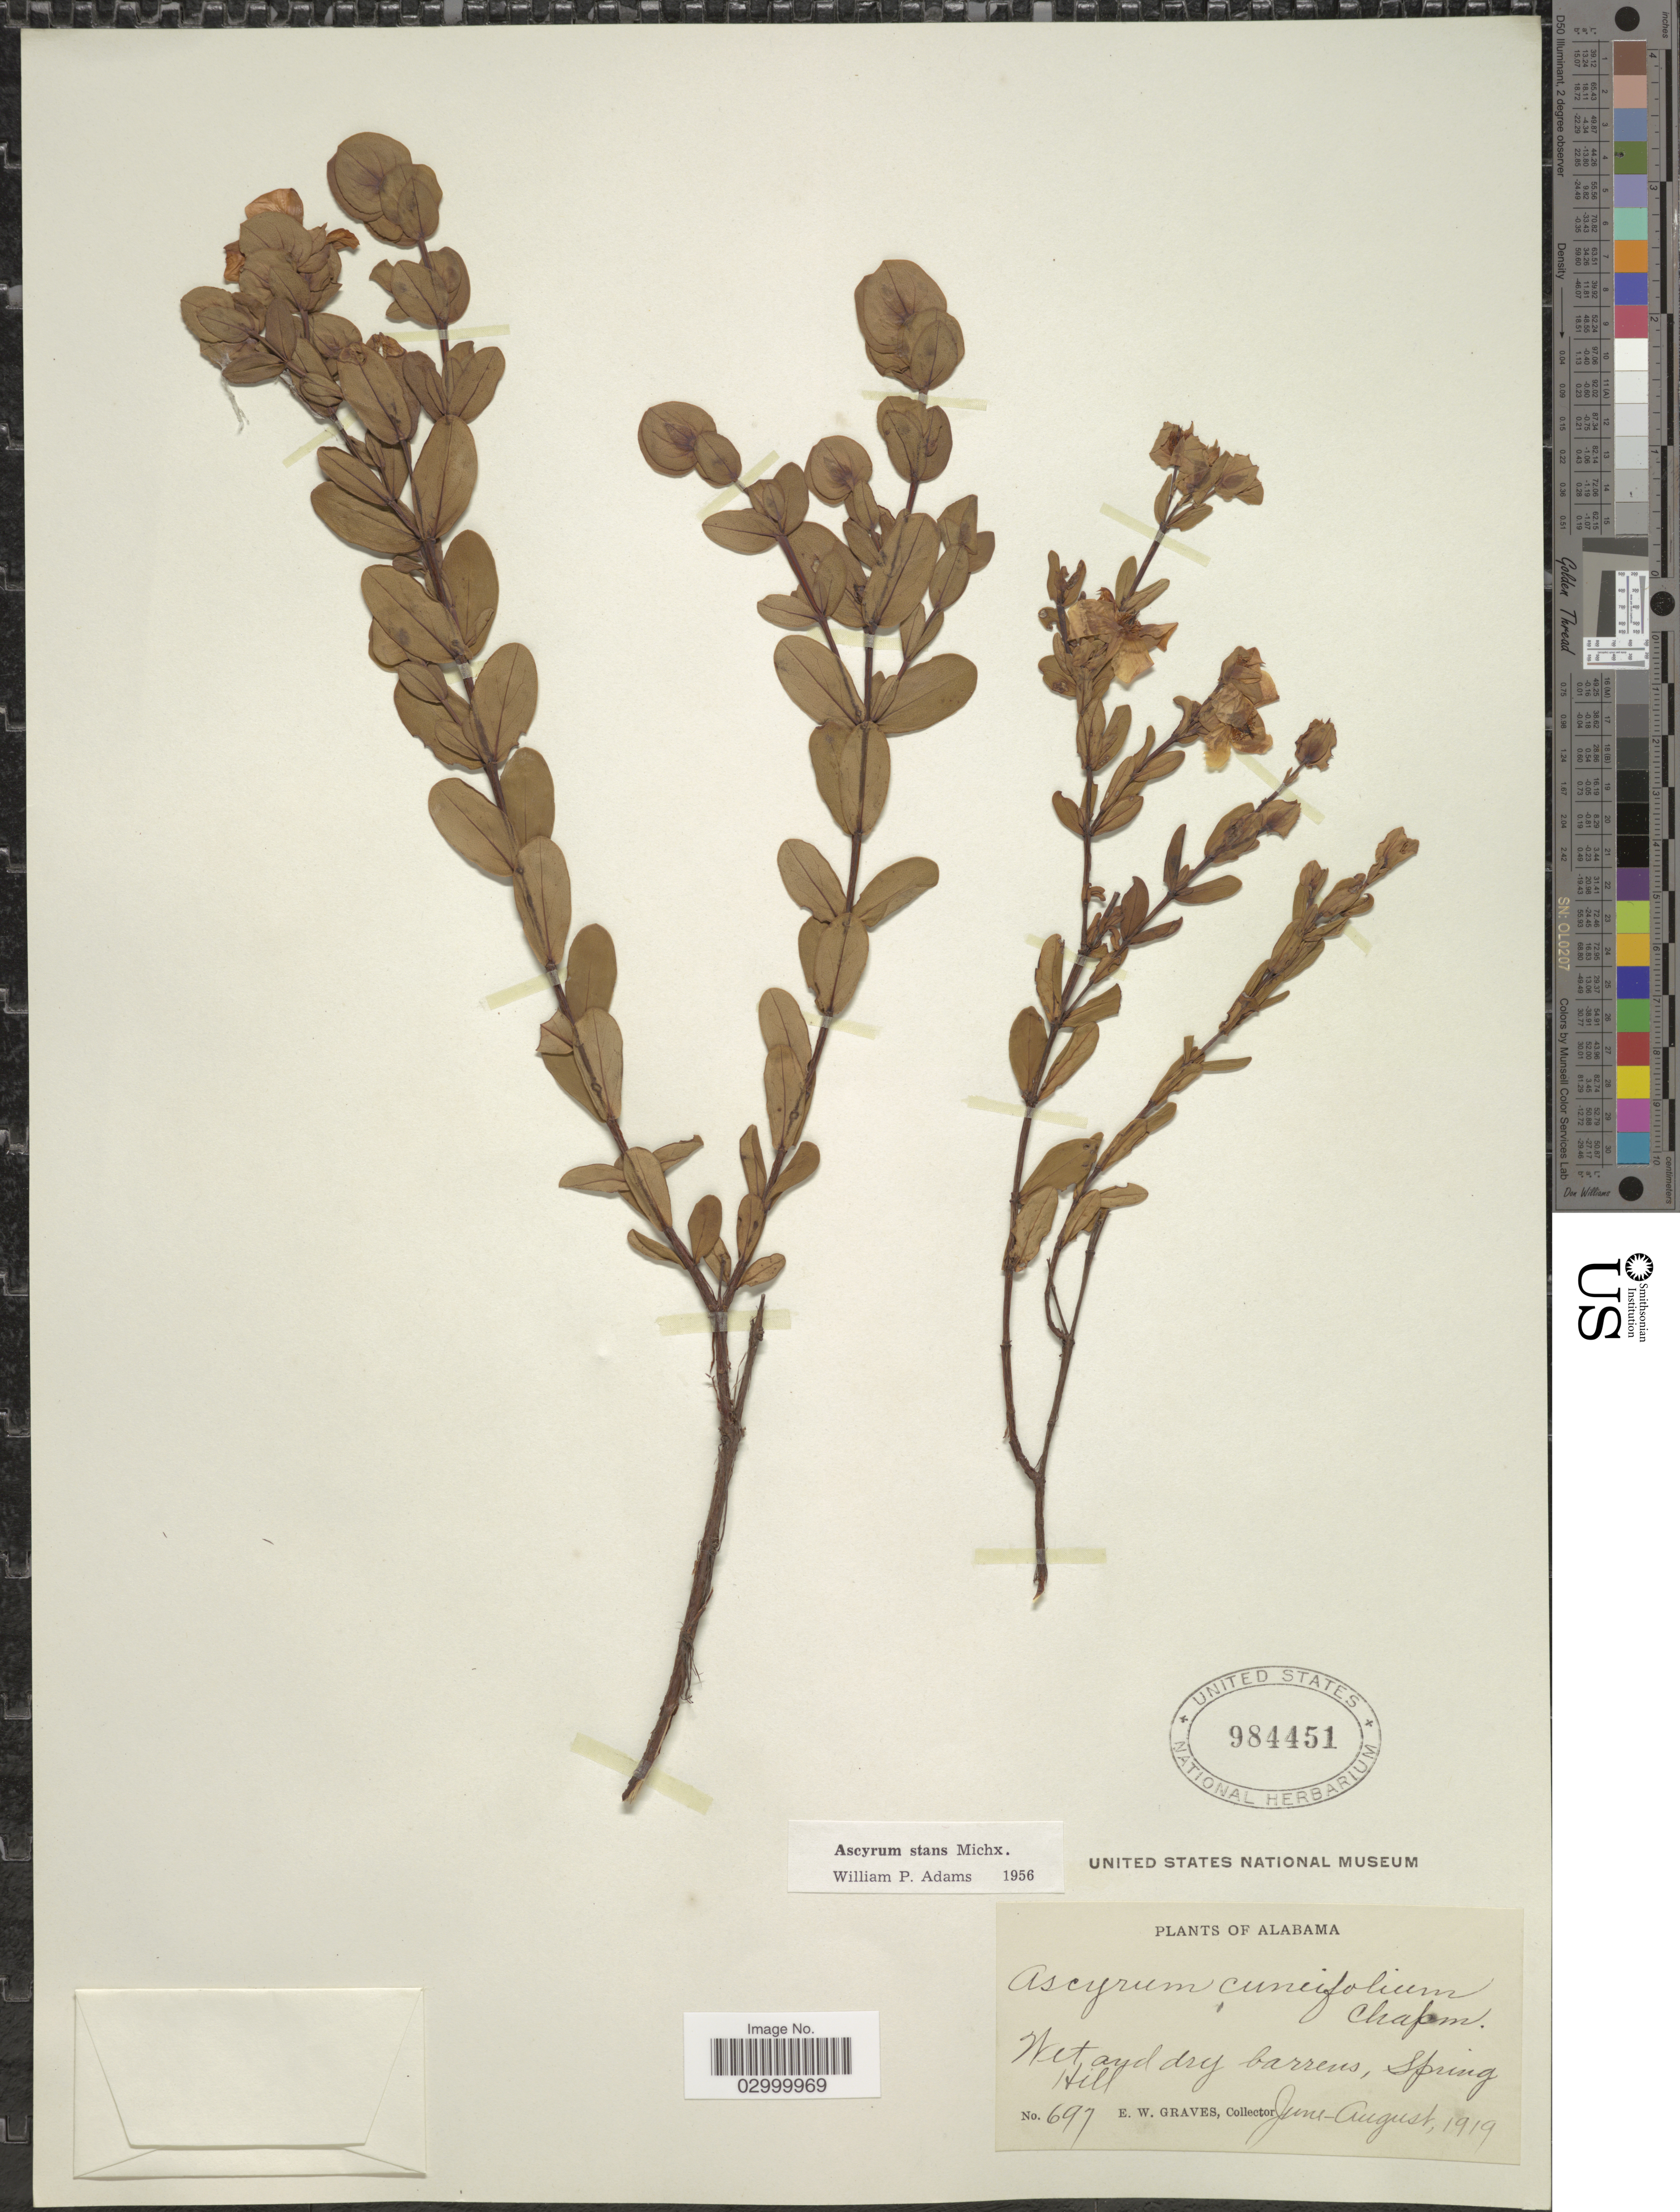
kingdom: Plantae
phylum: Tracheophyta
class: Magnoliopsida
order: Malpighiales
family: Hypericaceae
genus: Hypericum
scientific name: Hypericum crux-andreae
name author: (L.) Crantz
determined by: Strong, Mark T., (BOT), Smithsonian Institution - National Museum of Natural History (UNITED STATES)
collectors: E. Graves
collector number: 697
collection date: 1919-06/1919-08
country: United States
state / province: Alabama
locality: Wet and dry barrens, Spring Hill.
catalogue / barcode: US 984451